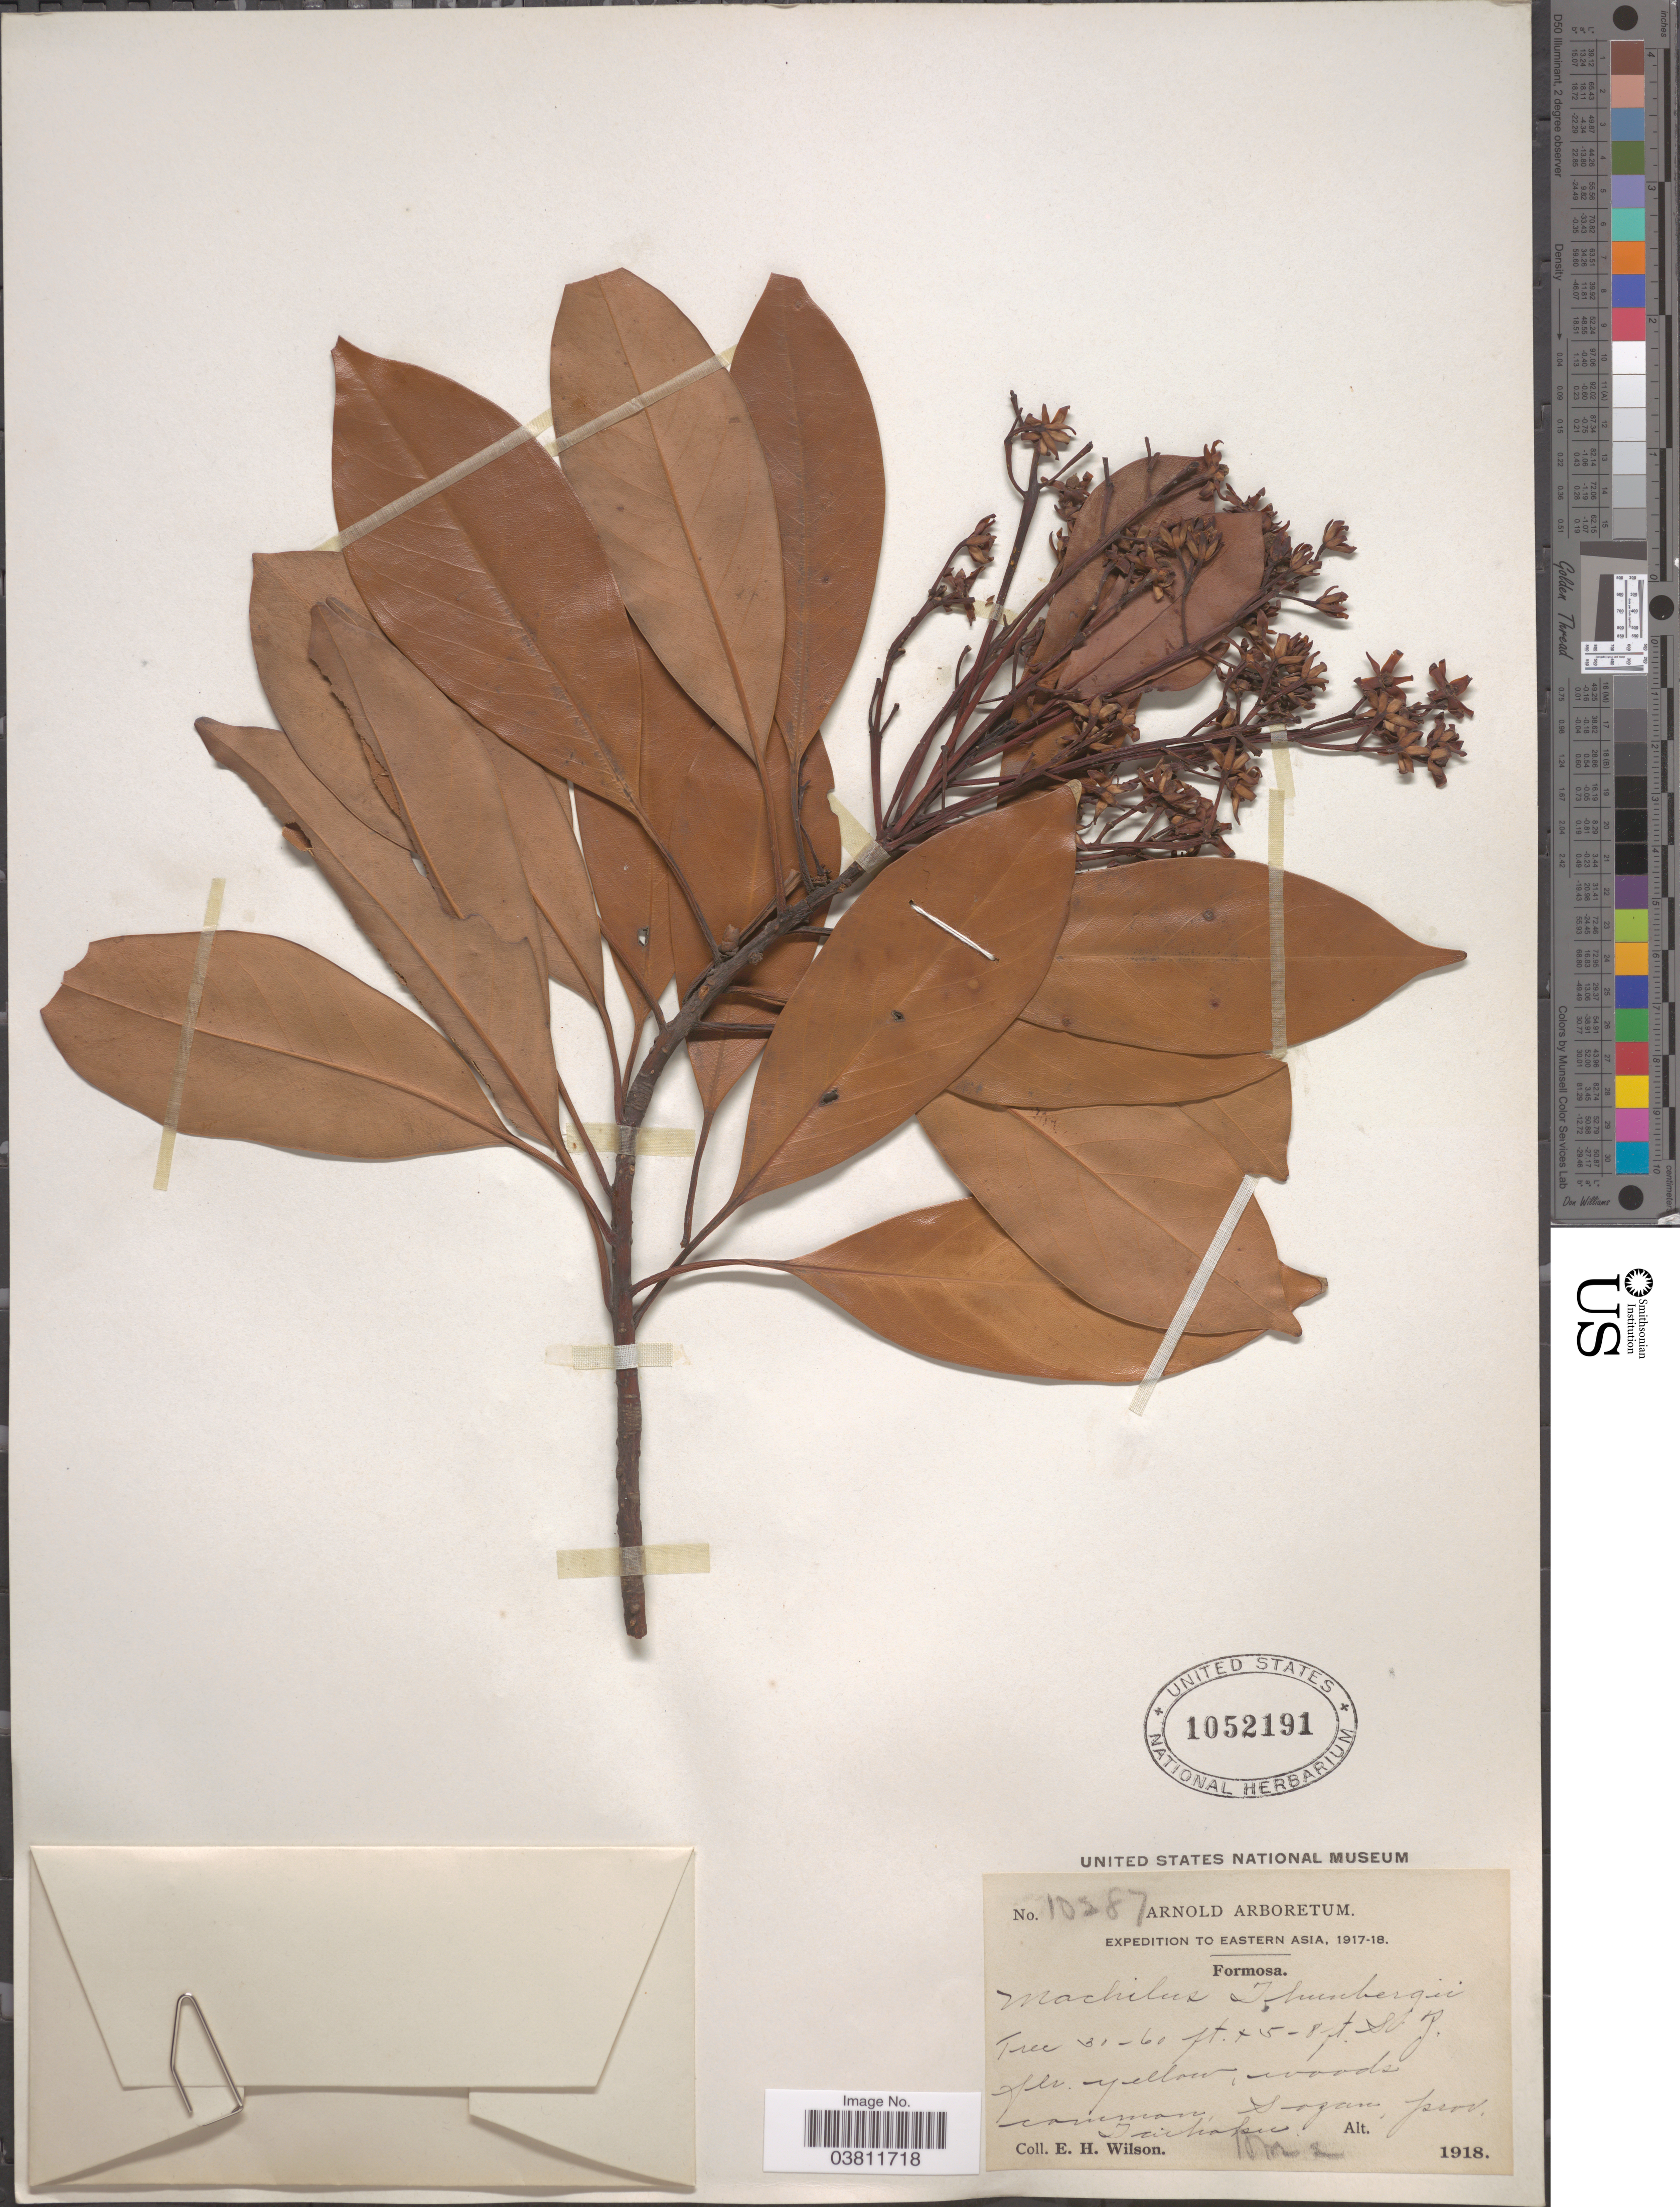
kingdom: Plantae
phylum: Tracheophyta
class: Magnoliopsida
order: Laurales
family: Lauraceae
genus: Machilus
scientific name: Machilus thunbergii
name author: Siebold & Zucc.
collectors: E. Wilson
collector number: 10287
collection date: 1918-03-10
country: Taiwan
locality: Eastern Asia, Formosa. Sogan prov., Taihoku.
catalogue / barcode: US 1052191